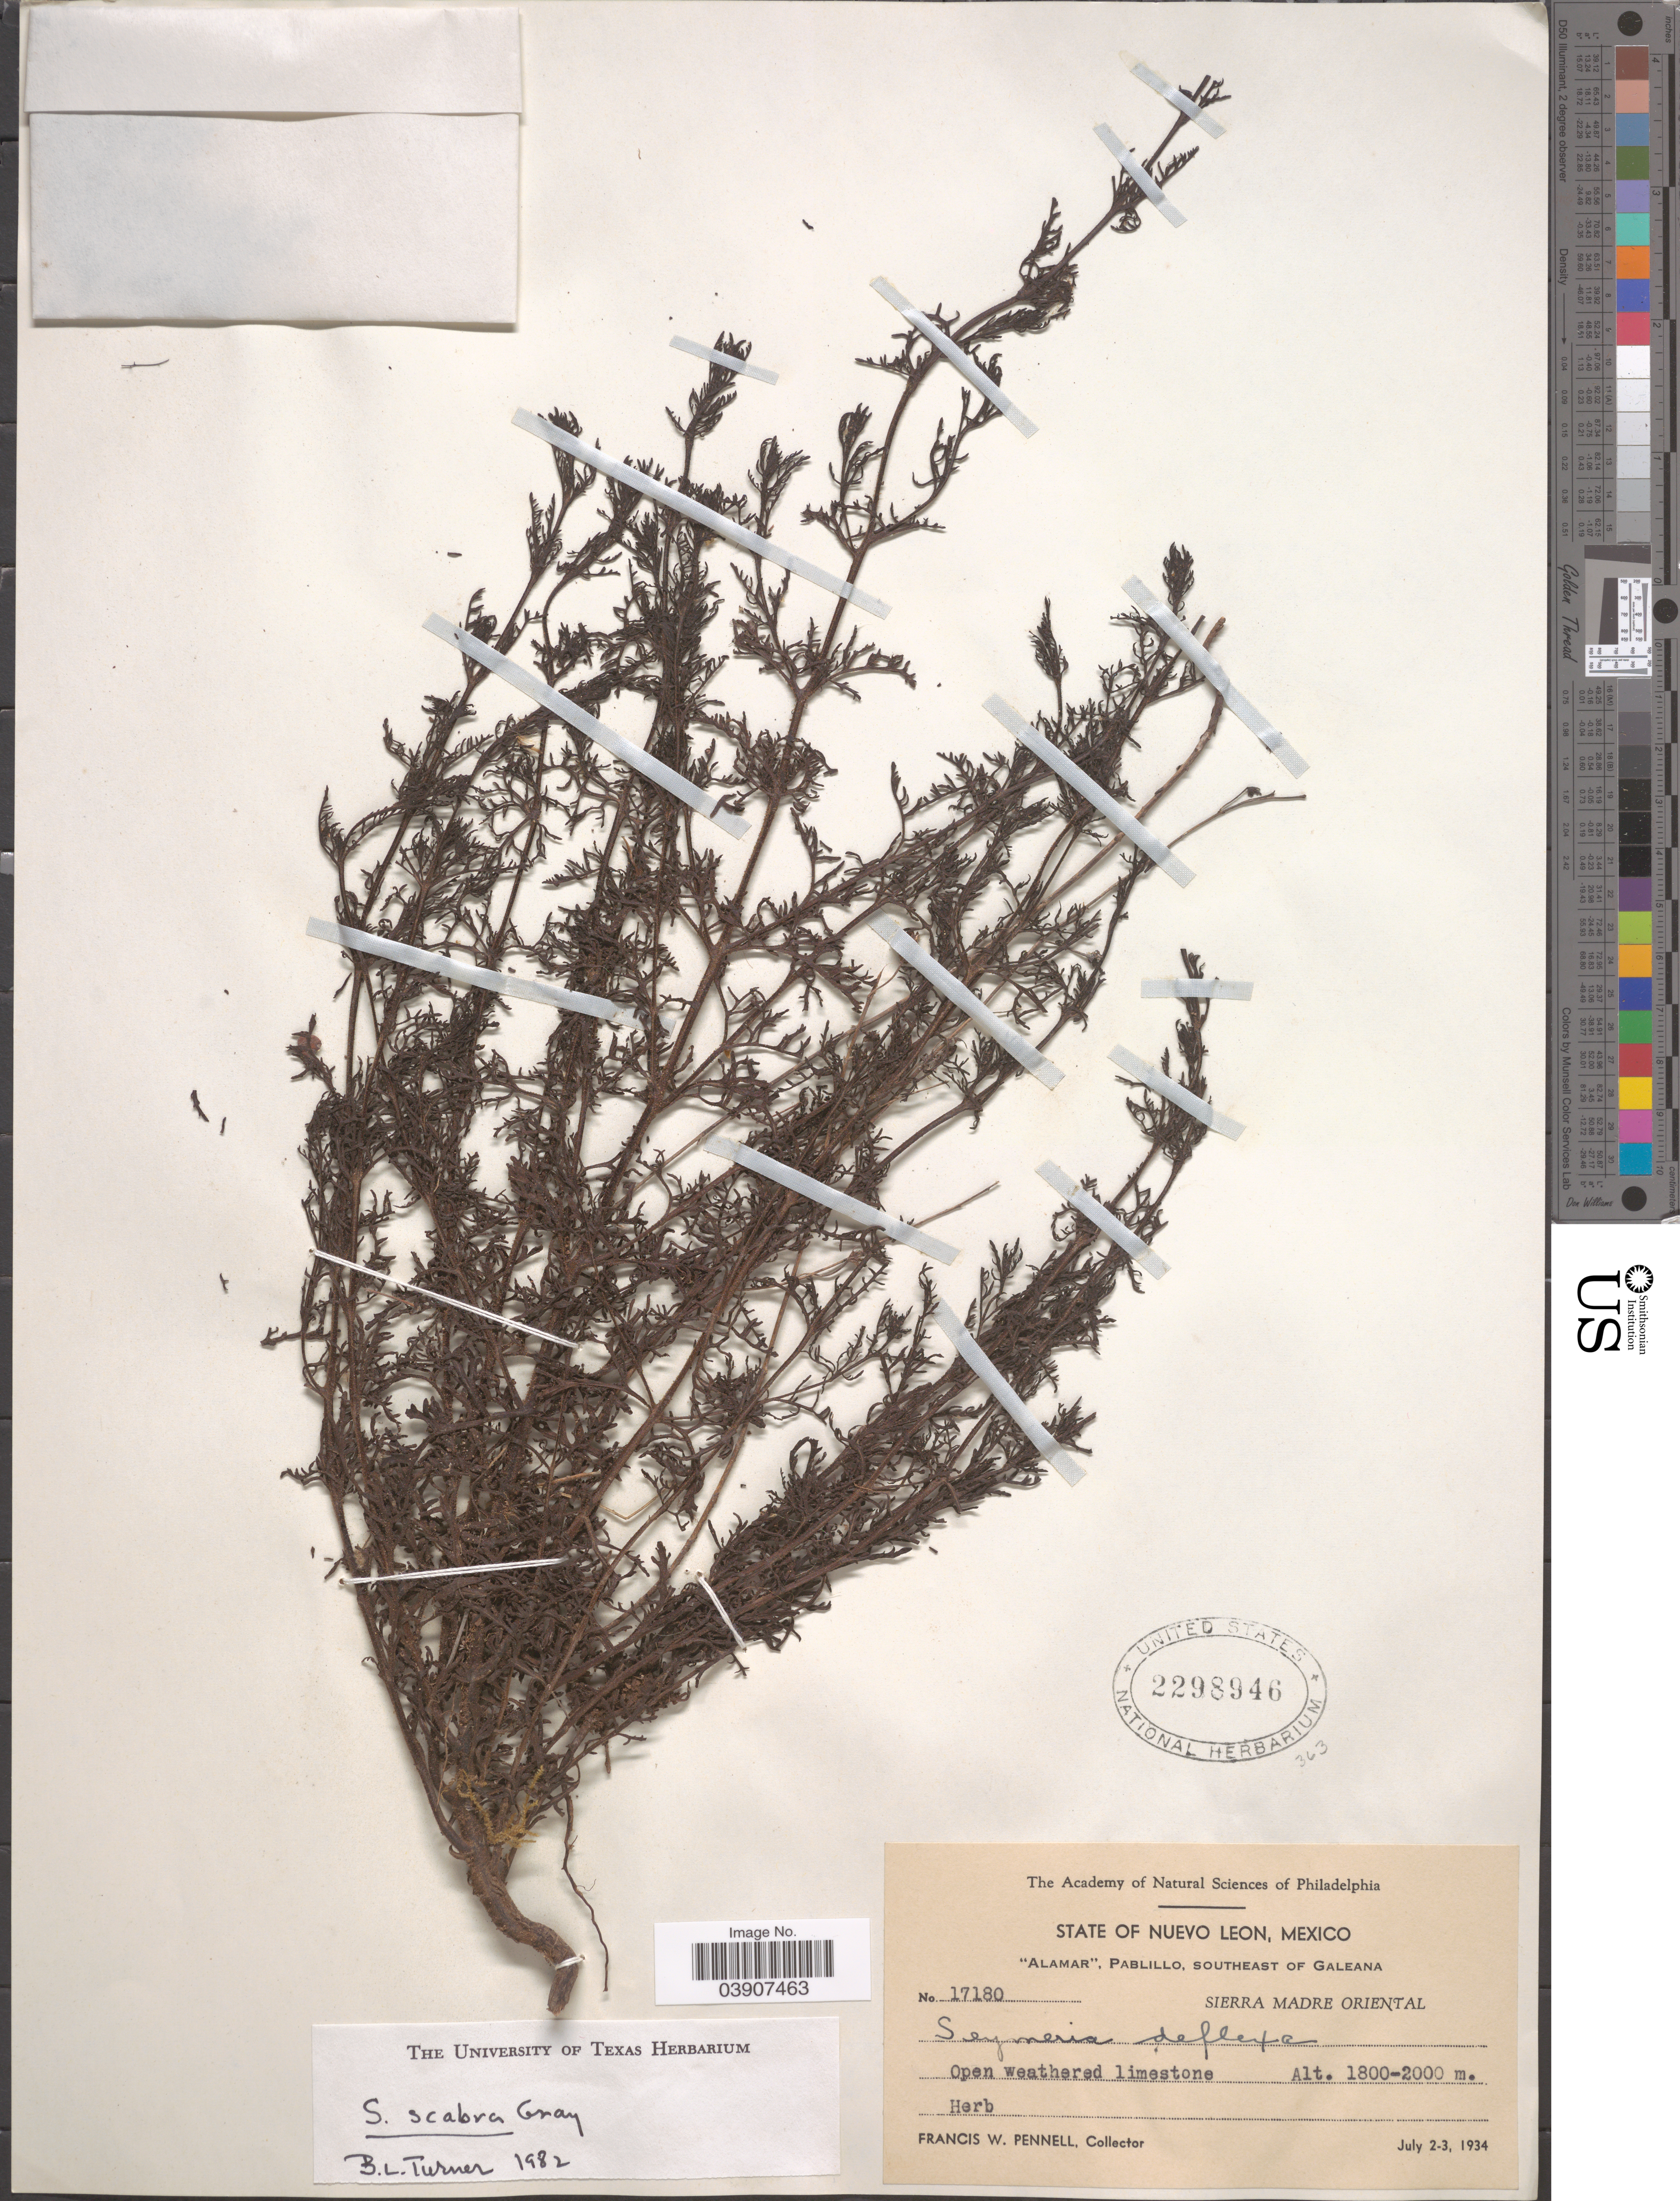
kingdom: Plantae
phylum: Tracheophyta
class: Magnoliopsida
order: Lamiales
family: Orobanchaceae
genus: Seymeria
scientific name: Seymeria scabra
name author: A. Gray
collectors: F. W. Pennell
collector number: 17180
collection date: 1934-07-02/1934-07-03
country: Mexico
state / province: Nuevo León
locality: Alamar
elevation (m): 1800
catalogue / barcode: US 2298946